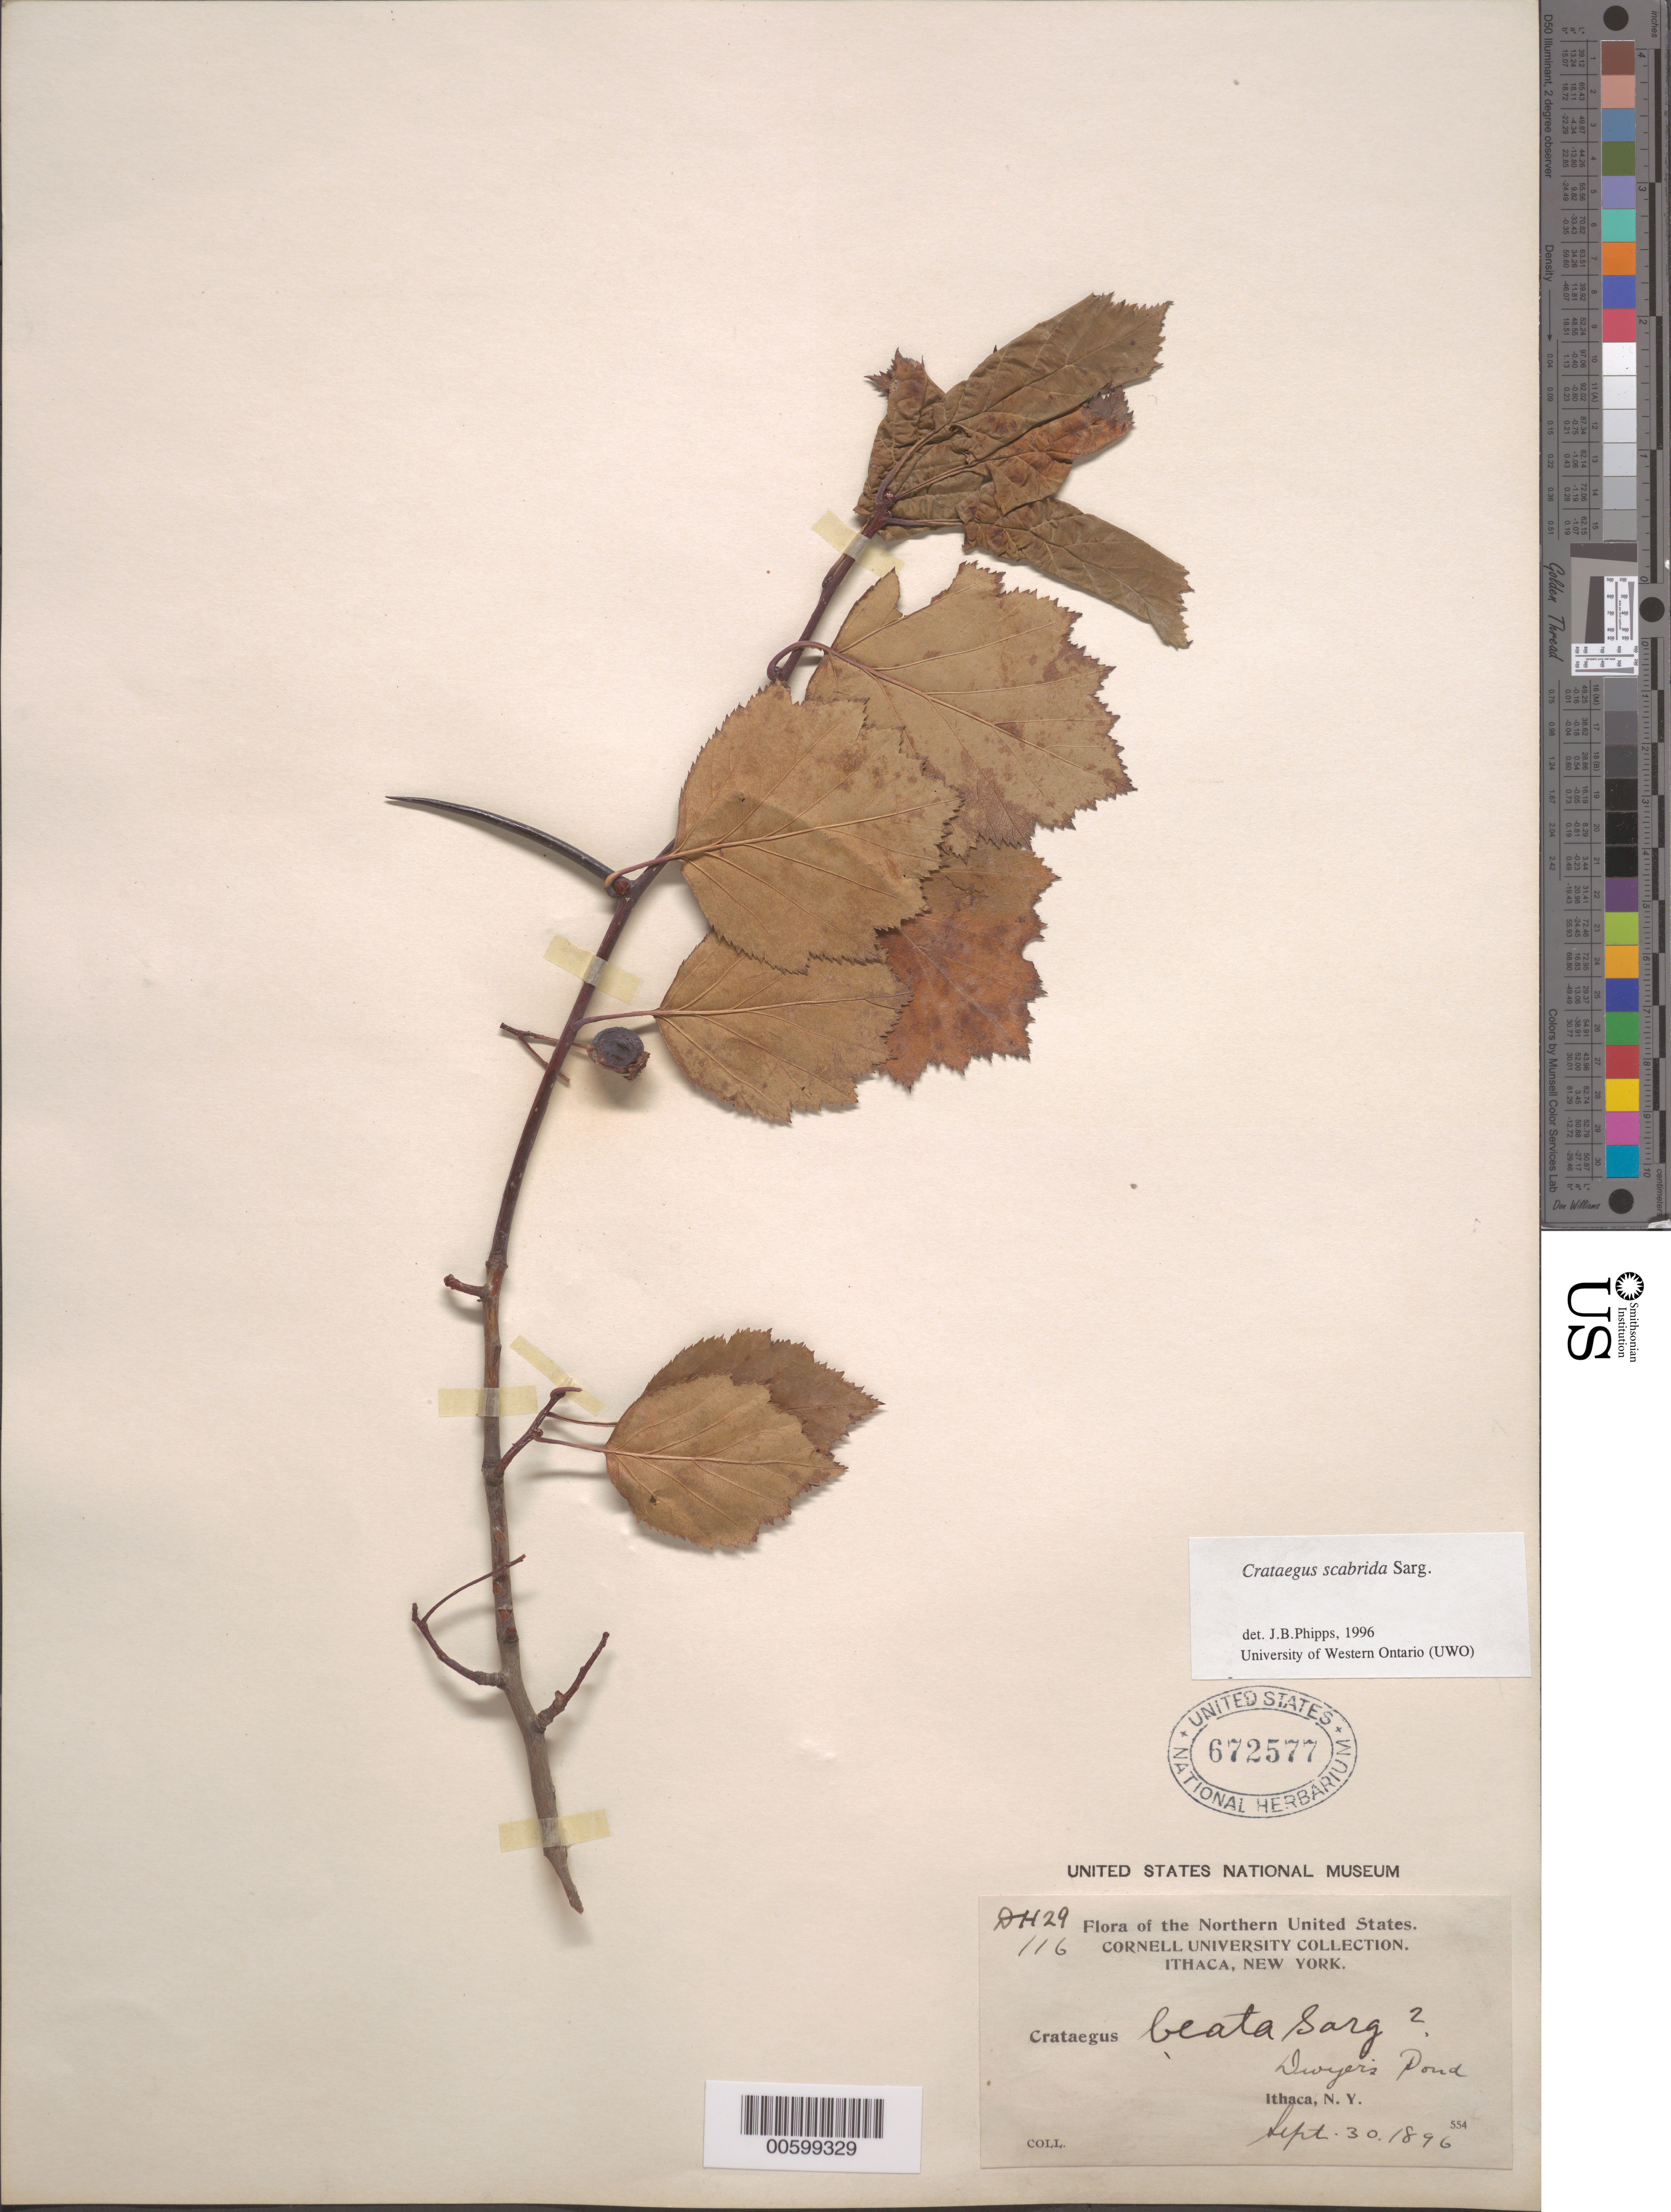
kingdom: Plantae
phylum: Tracheophyta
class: Magnoliopsida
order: Rosales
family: Rosaceae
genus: Crataegus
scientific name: Crataegus scabrida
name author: Sarg.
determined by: Phipps, James B., (UWO), University of Western Ontario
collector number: DH 29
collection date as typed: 30 Sep 1896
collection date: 1896-09-30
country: United States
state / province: New York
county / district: Tompkins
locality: Dwyers Pond, Ithaca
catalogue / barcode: US 672577